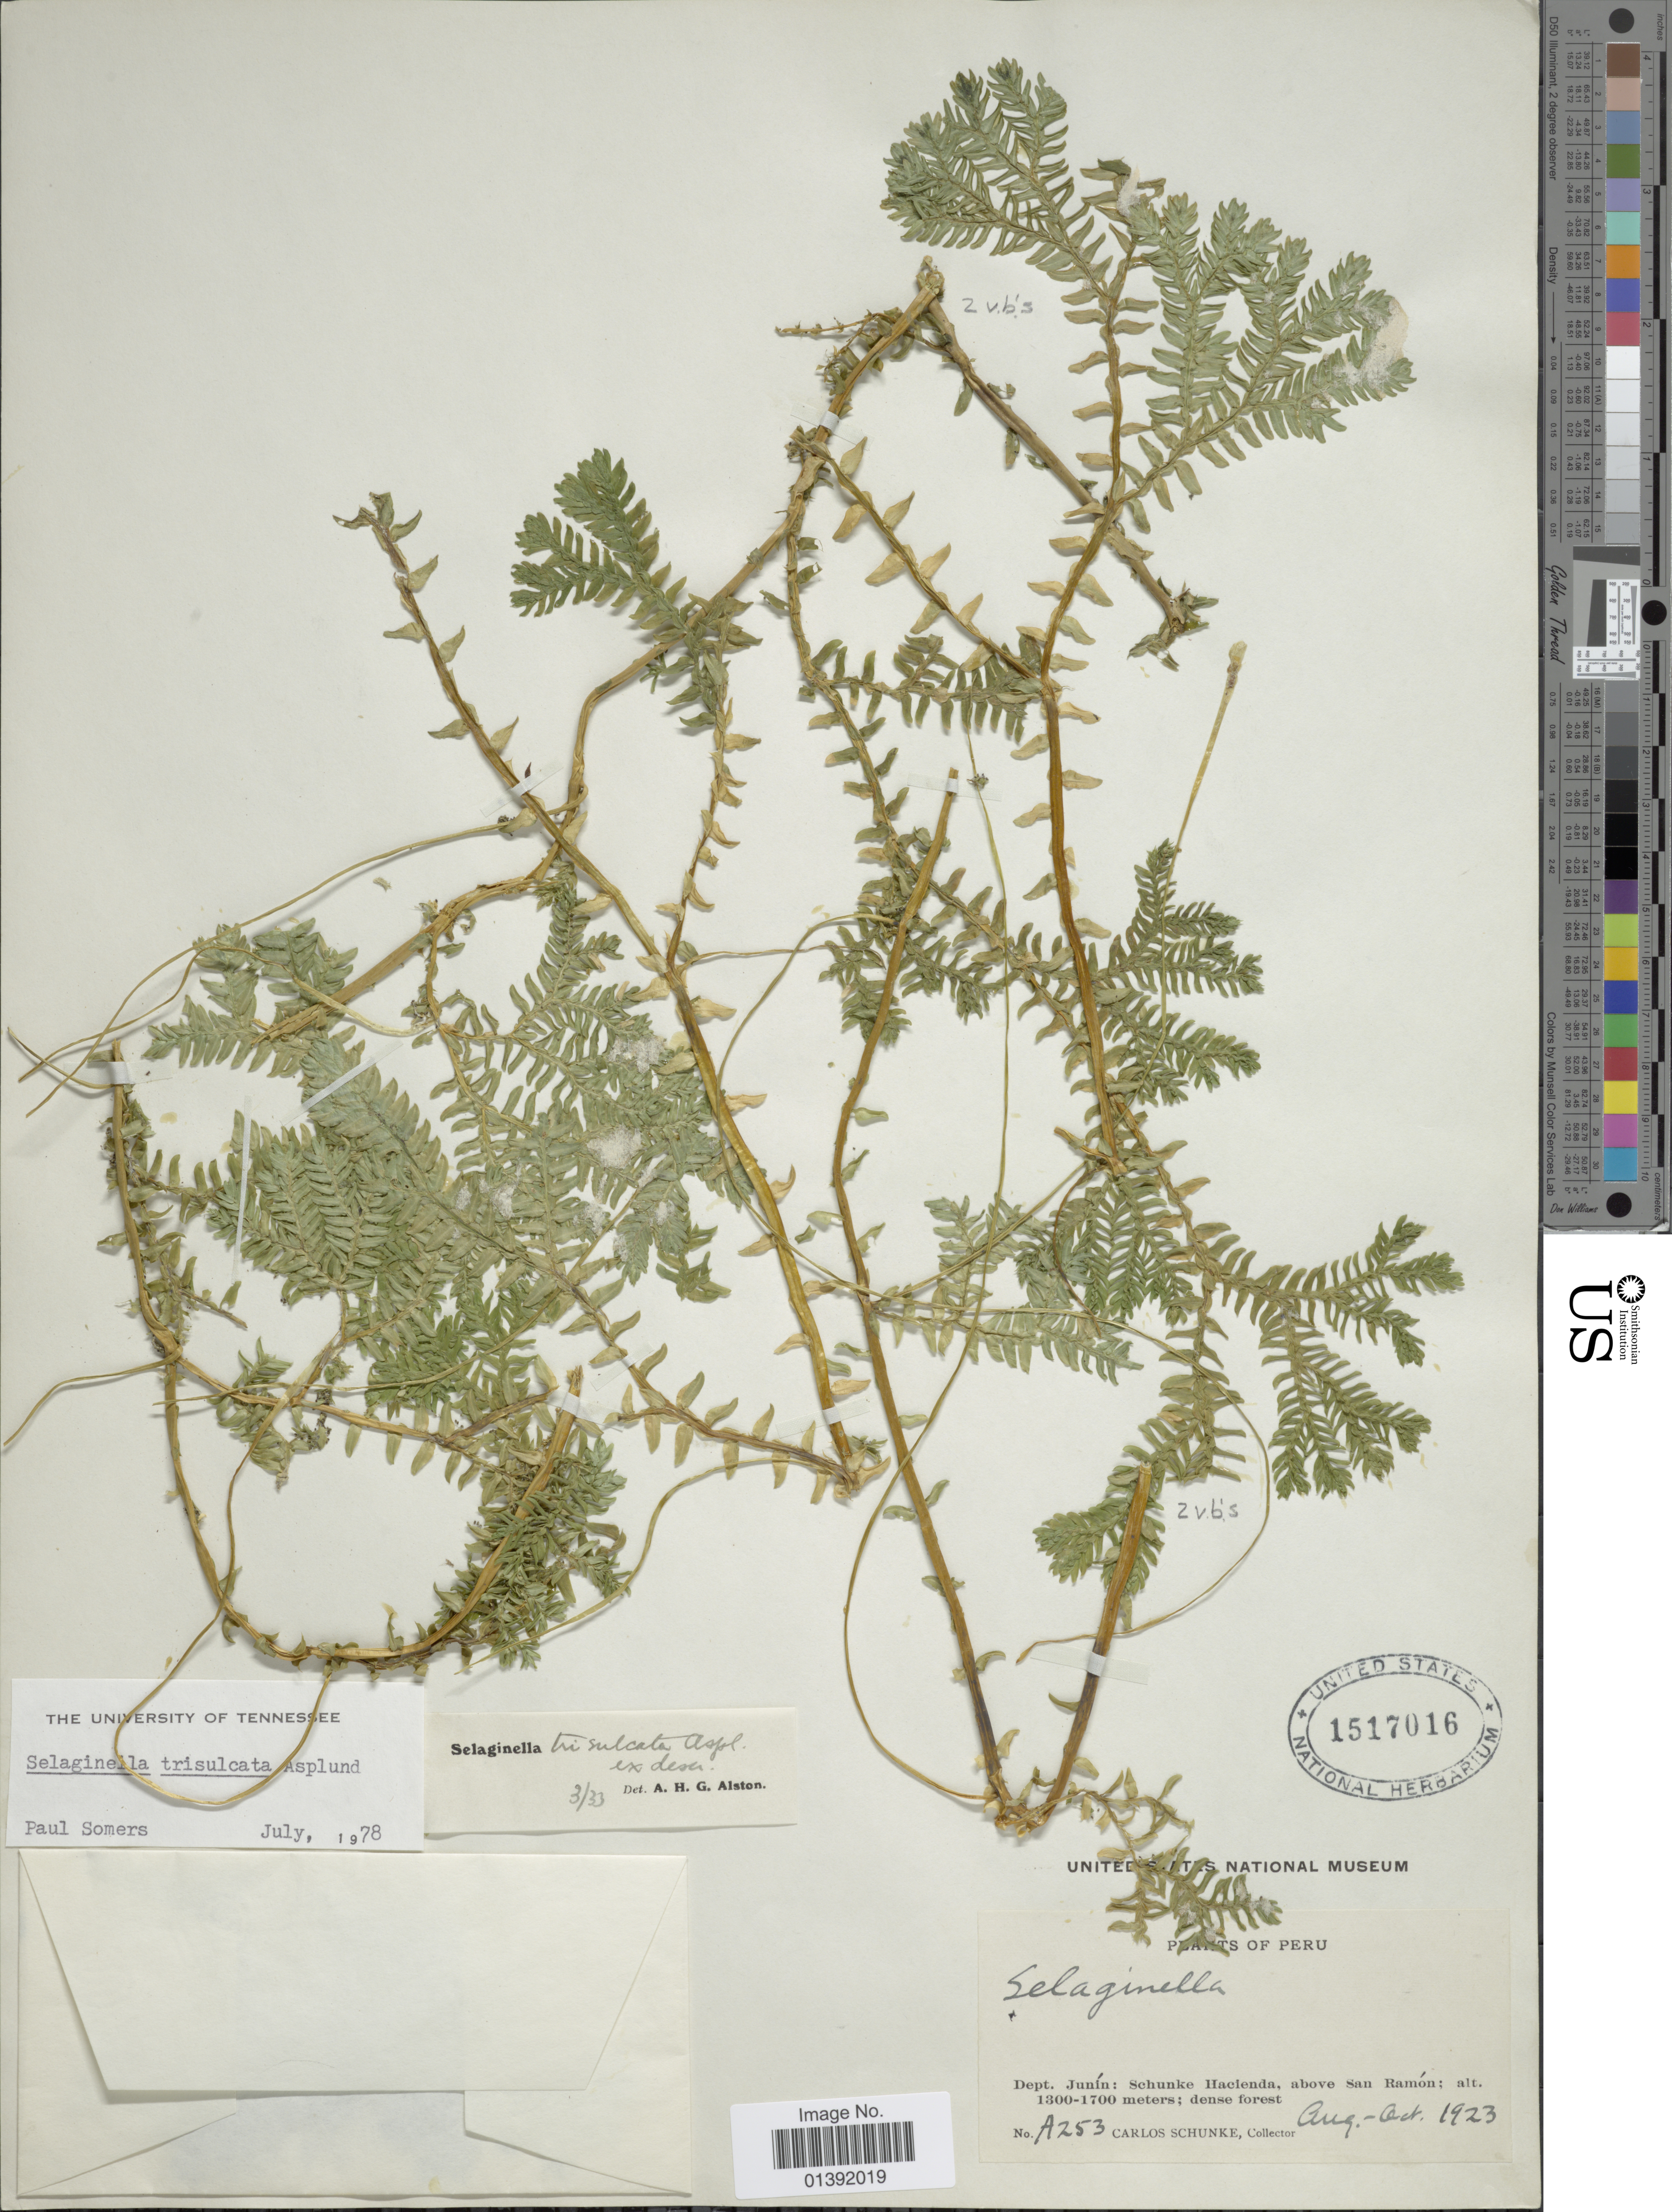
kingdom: Plantae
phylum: Tracheophyta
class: Lycopodiopsida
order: Selaginellales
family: Selaginellaceae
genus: Selaginella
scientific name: Selaginella trisulcata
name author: Aspl.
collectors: C. Schunke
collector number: A253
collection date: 1923-08/1923-10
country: Peru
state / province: Junín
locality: Schunke Hacienda, above San Ramón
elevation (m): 1300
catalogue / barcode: US 1517016